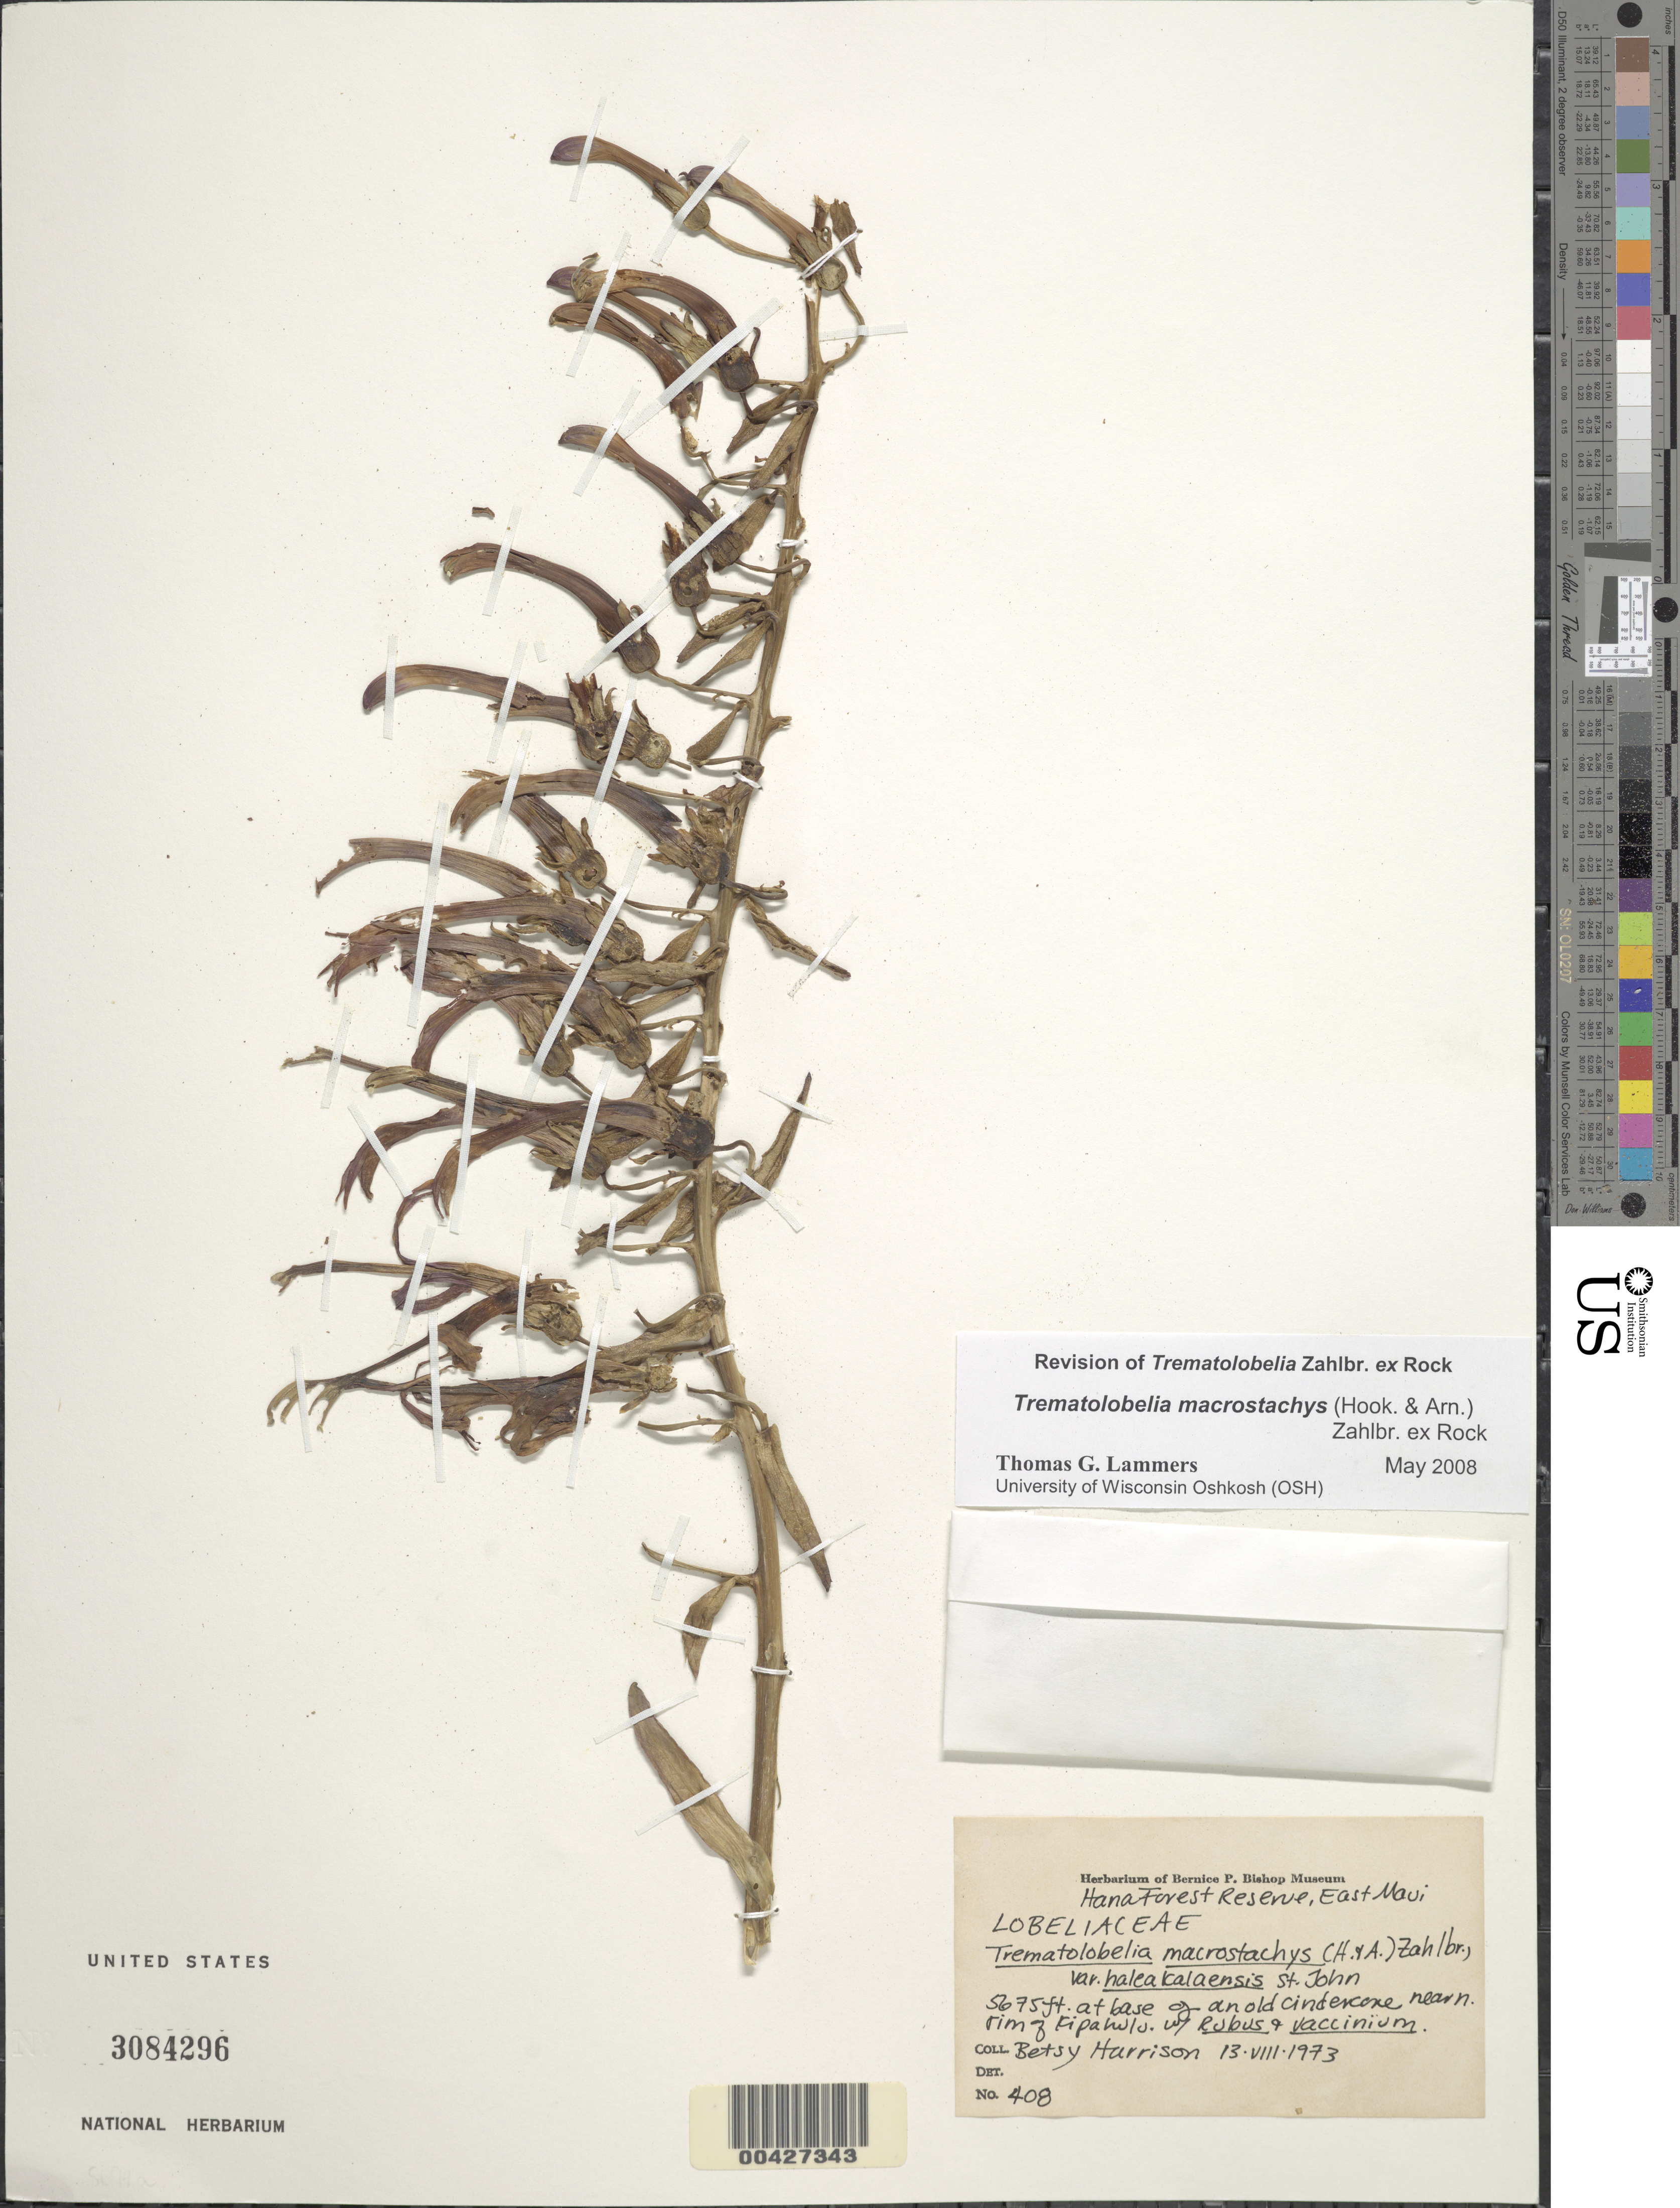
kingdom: Plantae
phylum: Tracheophyta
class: Magnoliopsida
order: Asterales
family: Campanulaceae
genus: Trematolobelia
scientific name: Trematolobelia macrostachys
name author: (Hook. & Arn.) Zahlbr. ex Rock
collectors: B. Harrison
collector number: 408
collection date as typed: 13 Aug 1973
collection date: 1973-08-13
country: United States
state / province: Hawaii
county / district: Maui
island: Maui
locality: Hana Forest Reserve, East Maui. At base of an old cindercone, near north rim of Kipahulu.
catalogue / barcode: US 3084296